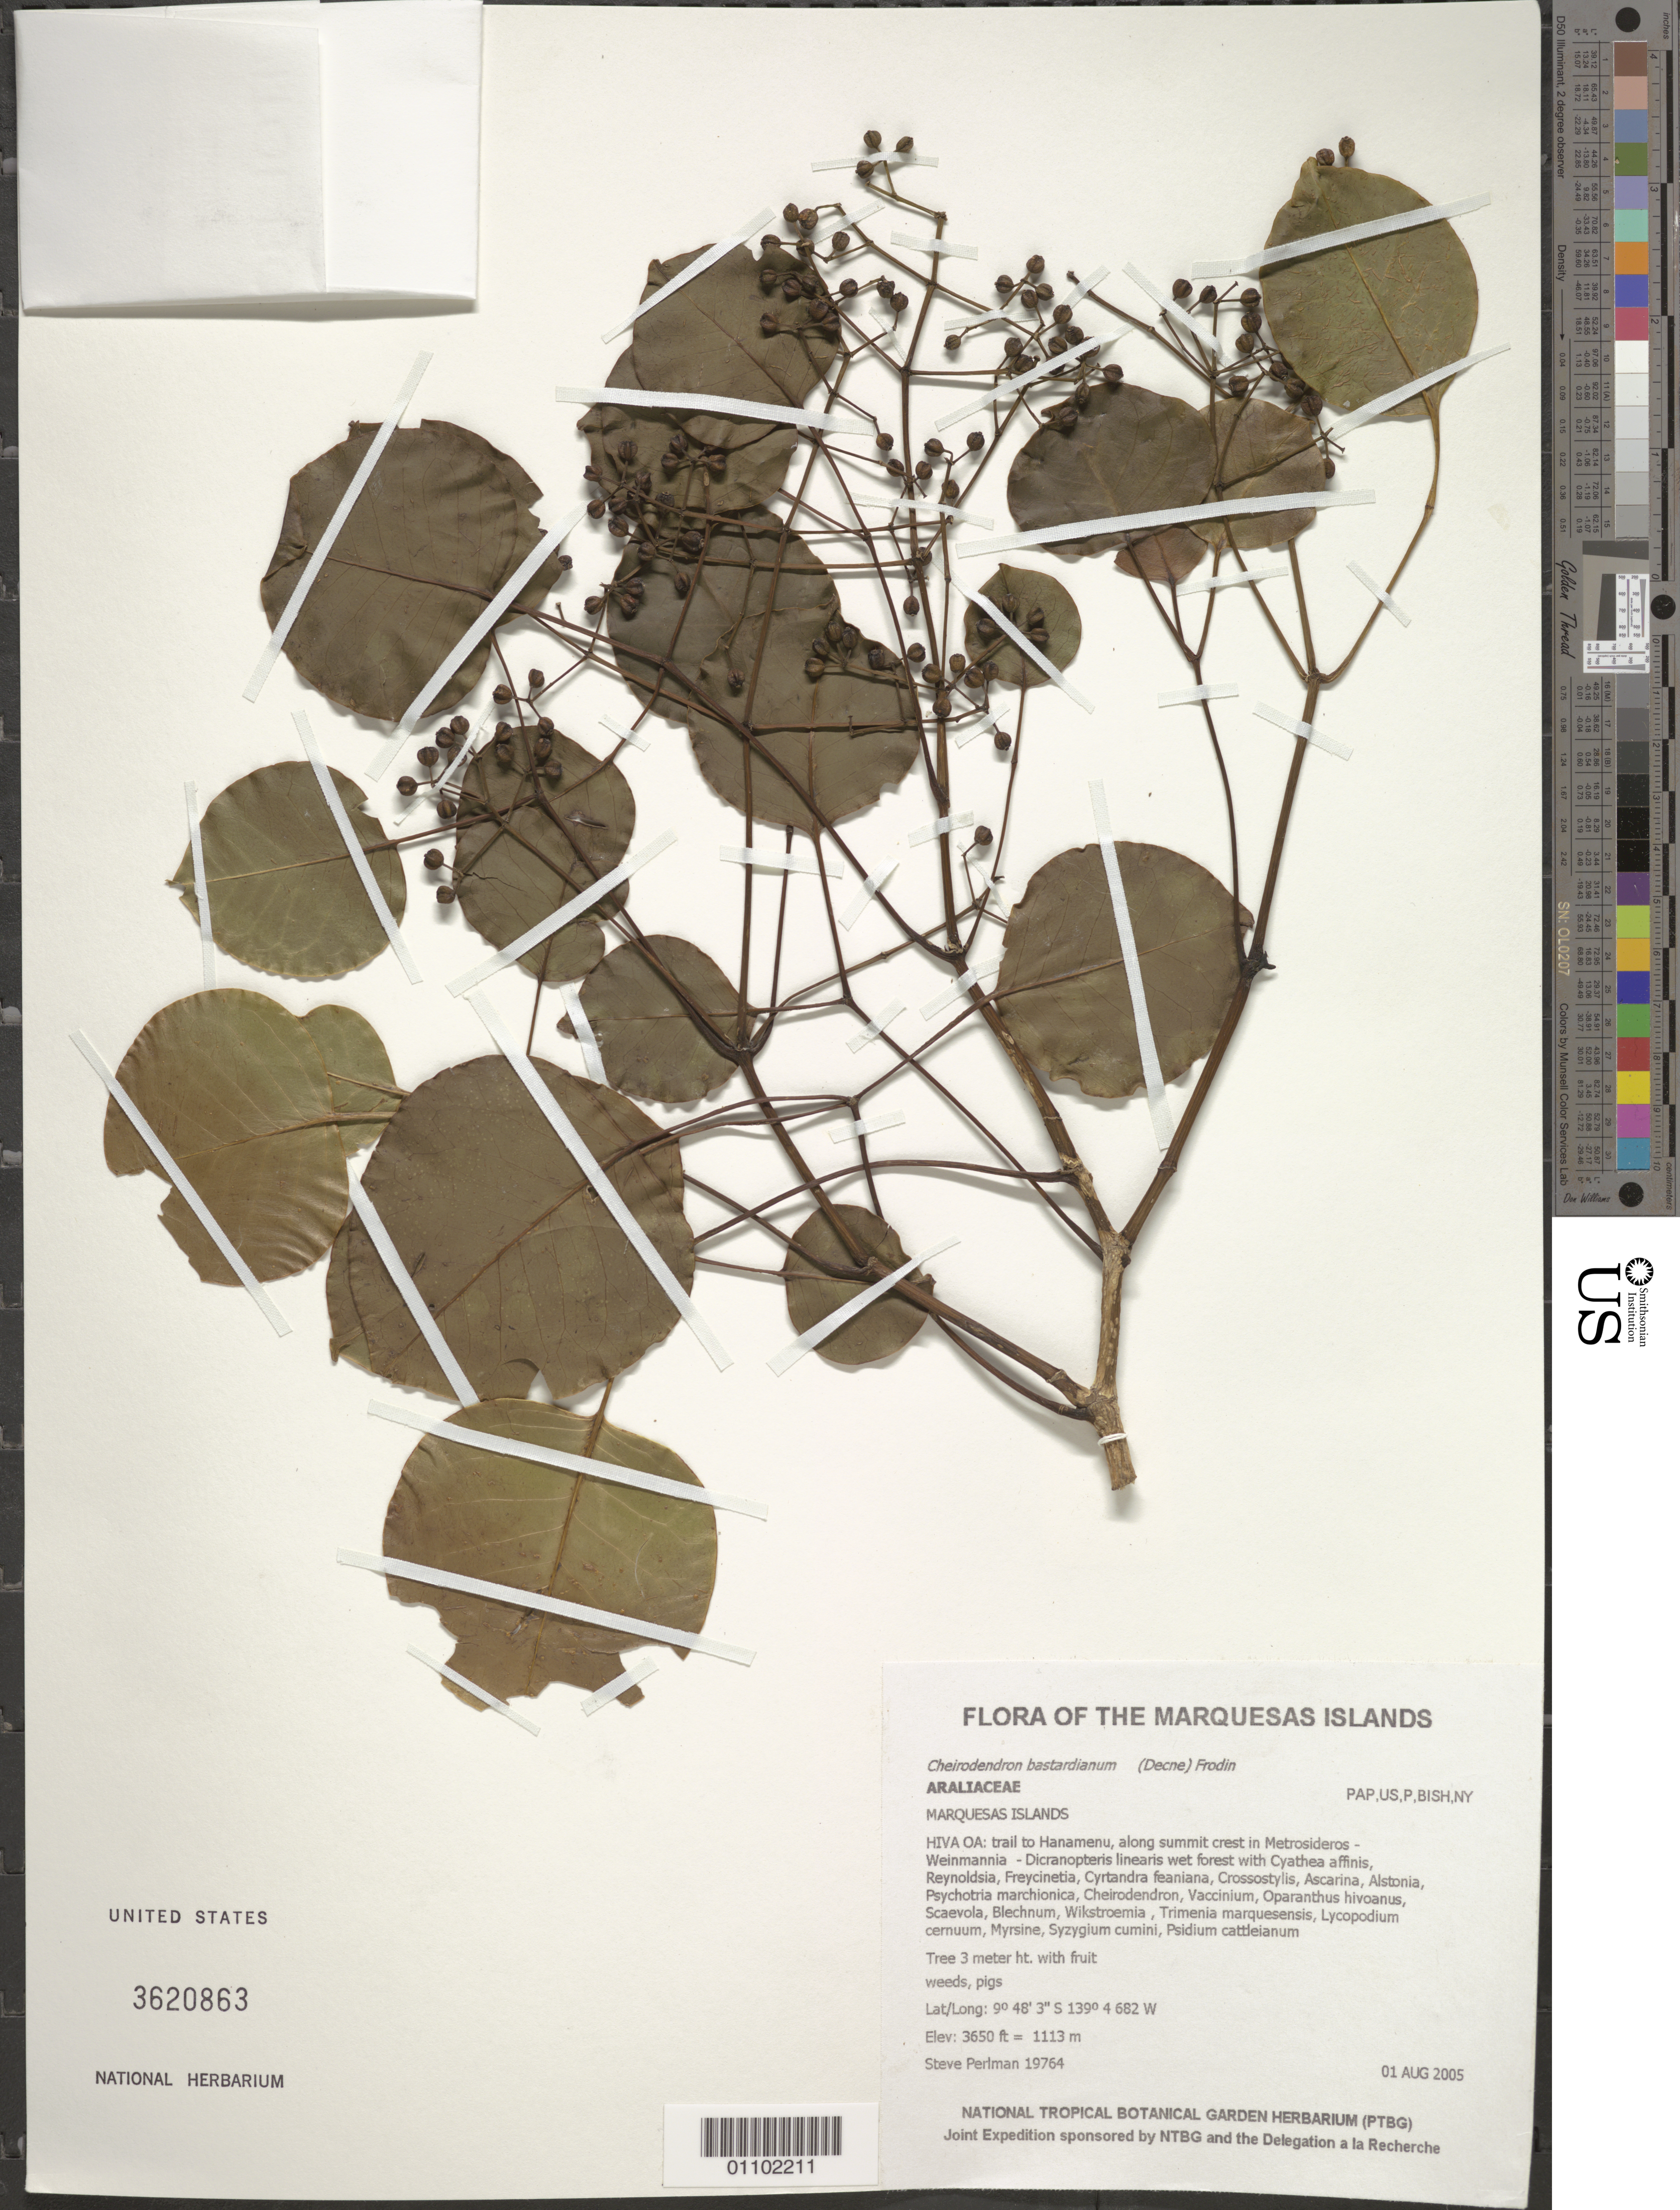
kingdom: Plantae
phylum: Tracheophyta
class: Magnoliopsida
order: Apiales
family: Araliaceae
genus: Cheirodendron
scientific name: Cheirodendron bastardianum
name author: (Decne.) Frodin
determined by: Lorence, David H., (PTBG), National Tropical Botanical Garden (UNITED STATES)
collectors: S. P. Perlman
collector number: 19764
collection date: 2005-08-01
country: French Polynesia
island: Hiva Oa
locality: Trail to Hanamenu, along summit crest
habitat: Metrosideros - Weinmannia - Dicranopteris linearis wet forest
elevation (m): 1113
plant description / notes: Weeds, pigs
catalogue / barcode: US 3620863